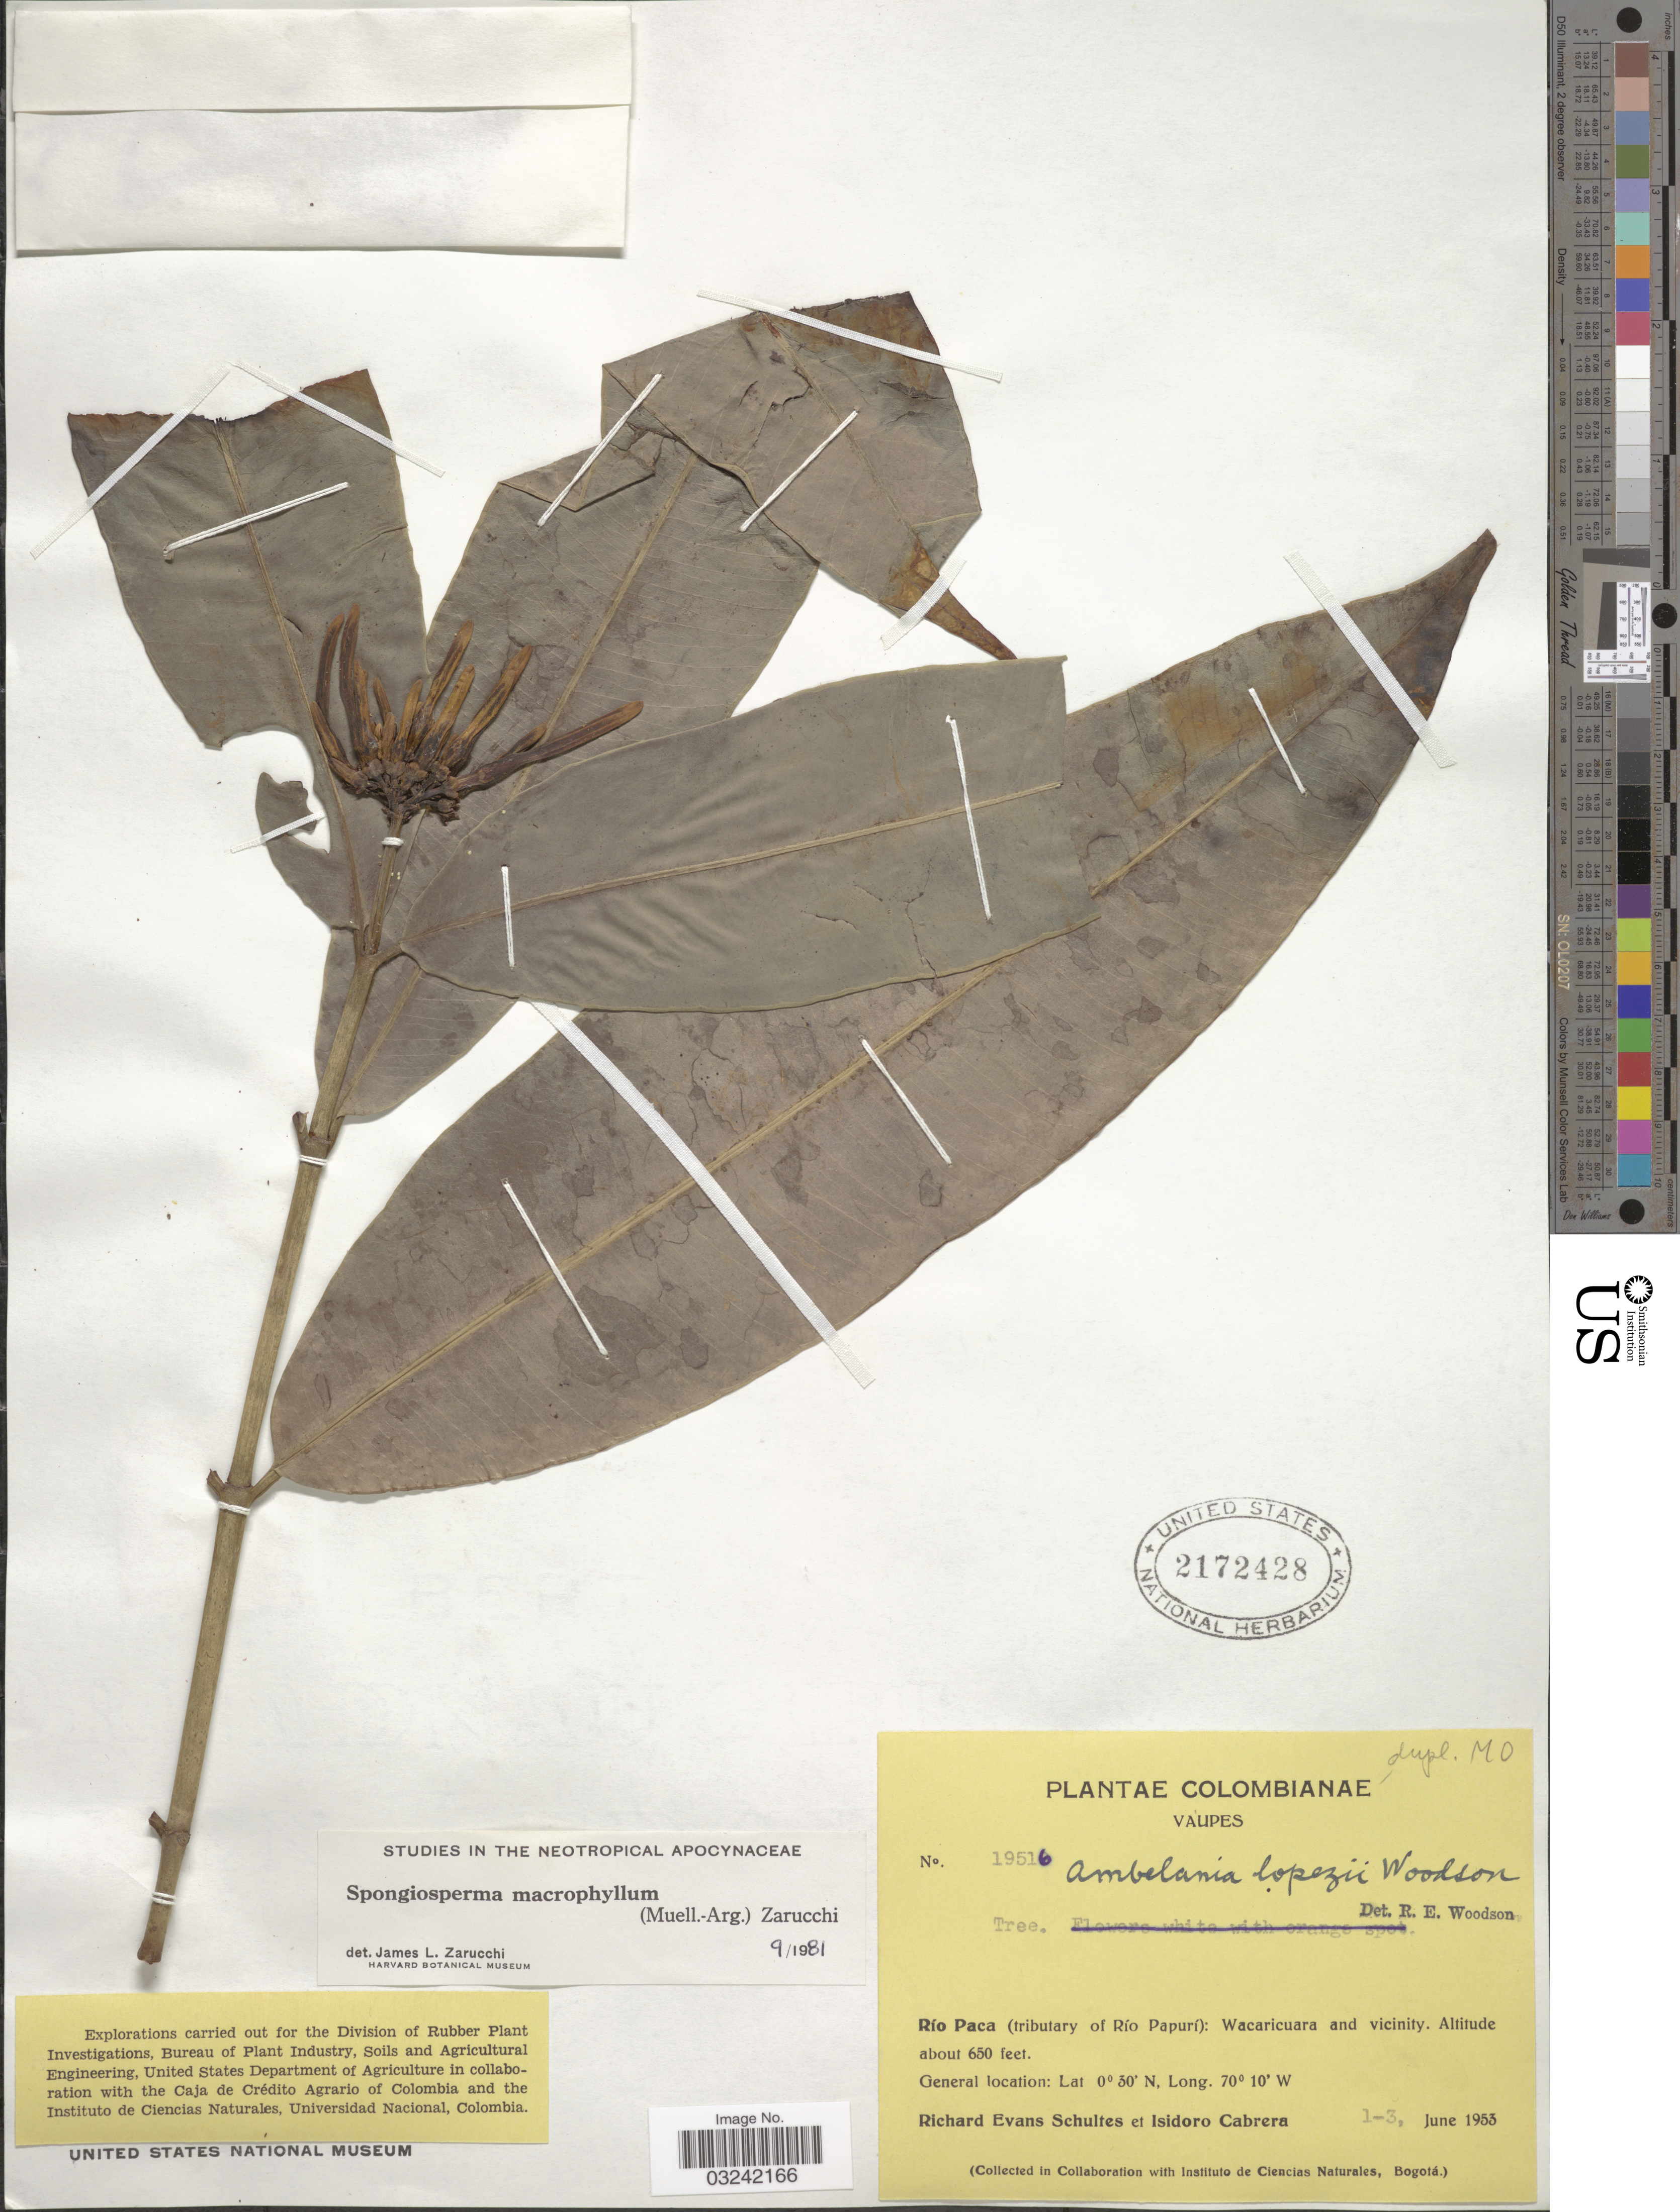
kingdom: Plantae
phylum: Tracheophyta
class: Magnoliopsida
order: Gentianales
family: Apocynaceae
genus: Spongiosperma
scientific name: Spongiosperma macrophyllum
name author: (Müll. Arg.) Zarucchi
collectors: R. E. Schultes & I. Cabrera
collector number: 19516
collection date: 1953-06-01/1953-06-03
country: Colombia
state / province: Vaupés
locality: Río Paca (tributary of Río Papurí): Wacaricuara and vicinity.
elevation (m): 198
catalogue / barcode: US 2172428